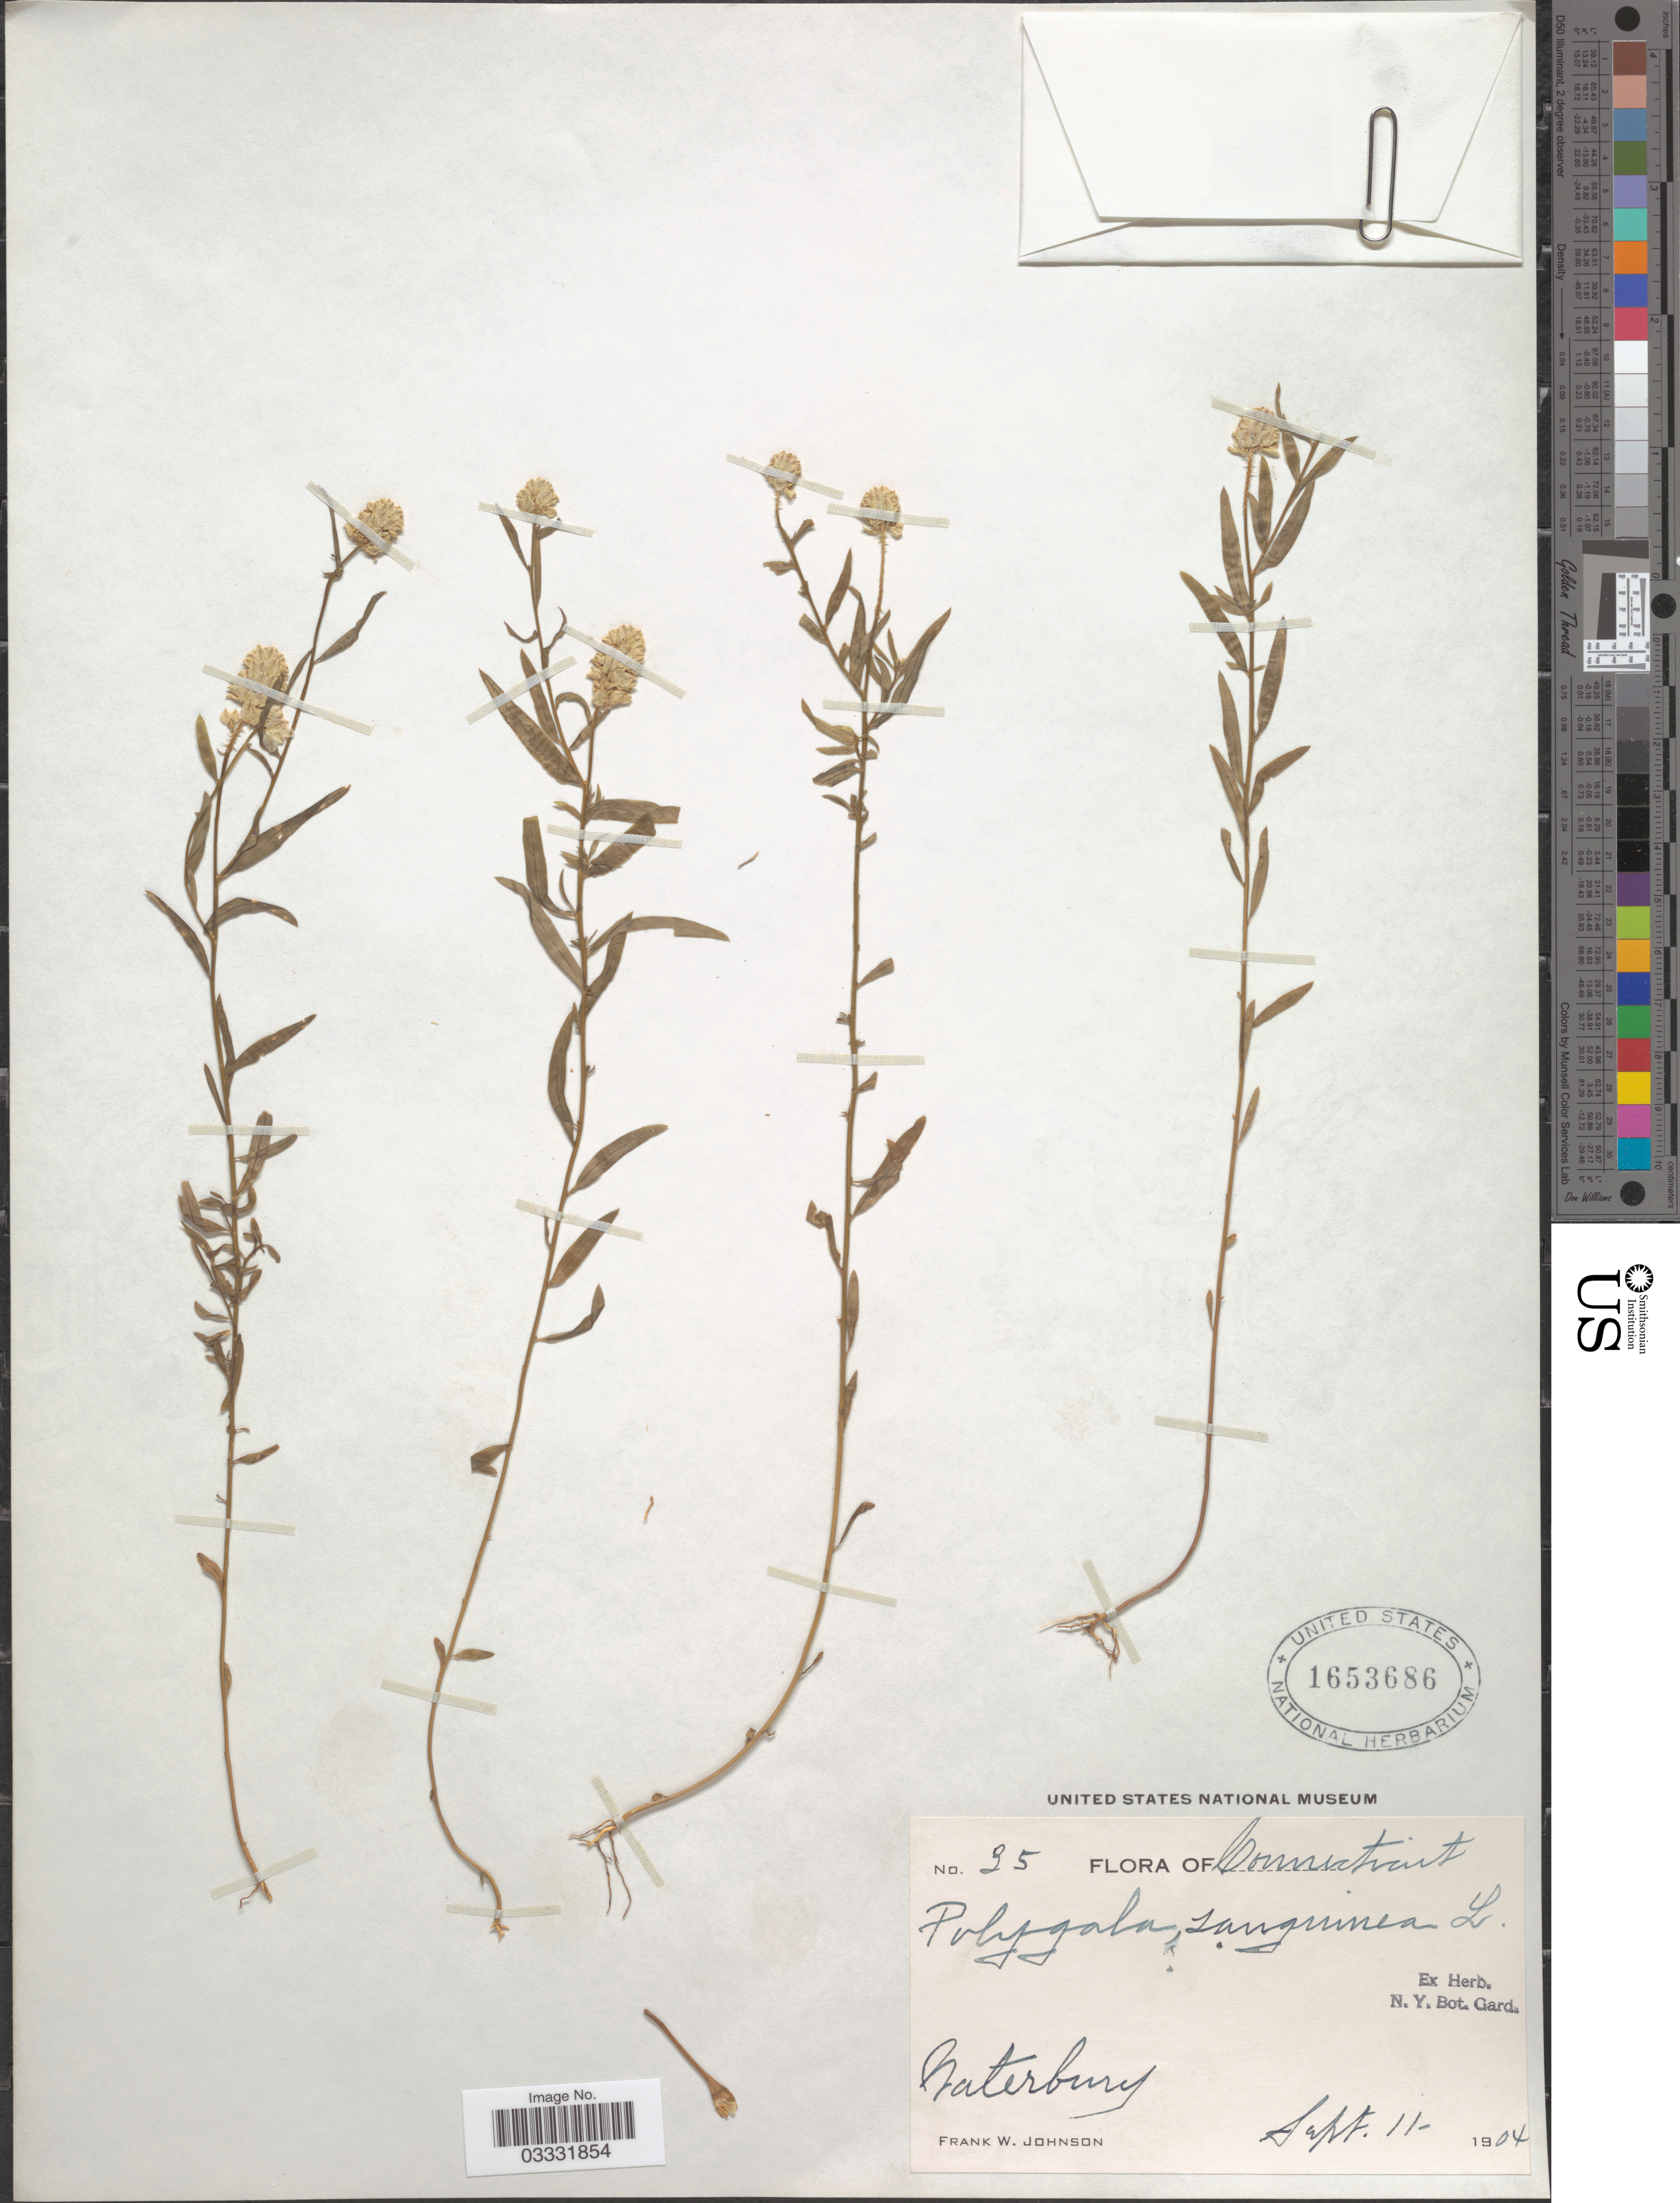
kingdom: Plantae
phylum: Tracheophyta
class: Magnoliopsida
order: Fabales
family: Polygalaceae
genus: Polygala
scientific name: Polygala sanguinea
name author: L.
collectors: F. W. Johnson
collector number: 35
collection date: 1904-09-11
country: United States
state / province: Connecticut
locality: Waterbury.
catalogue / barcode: US 1653686